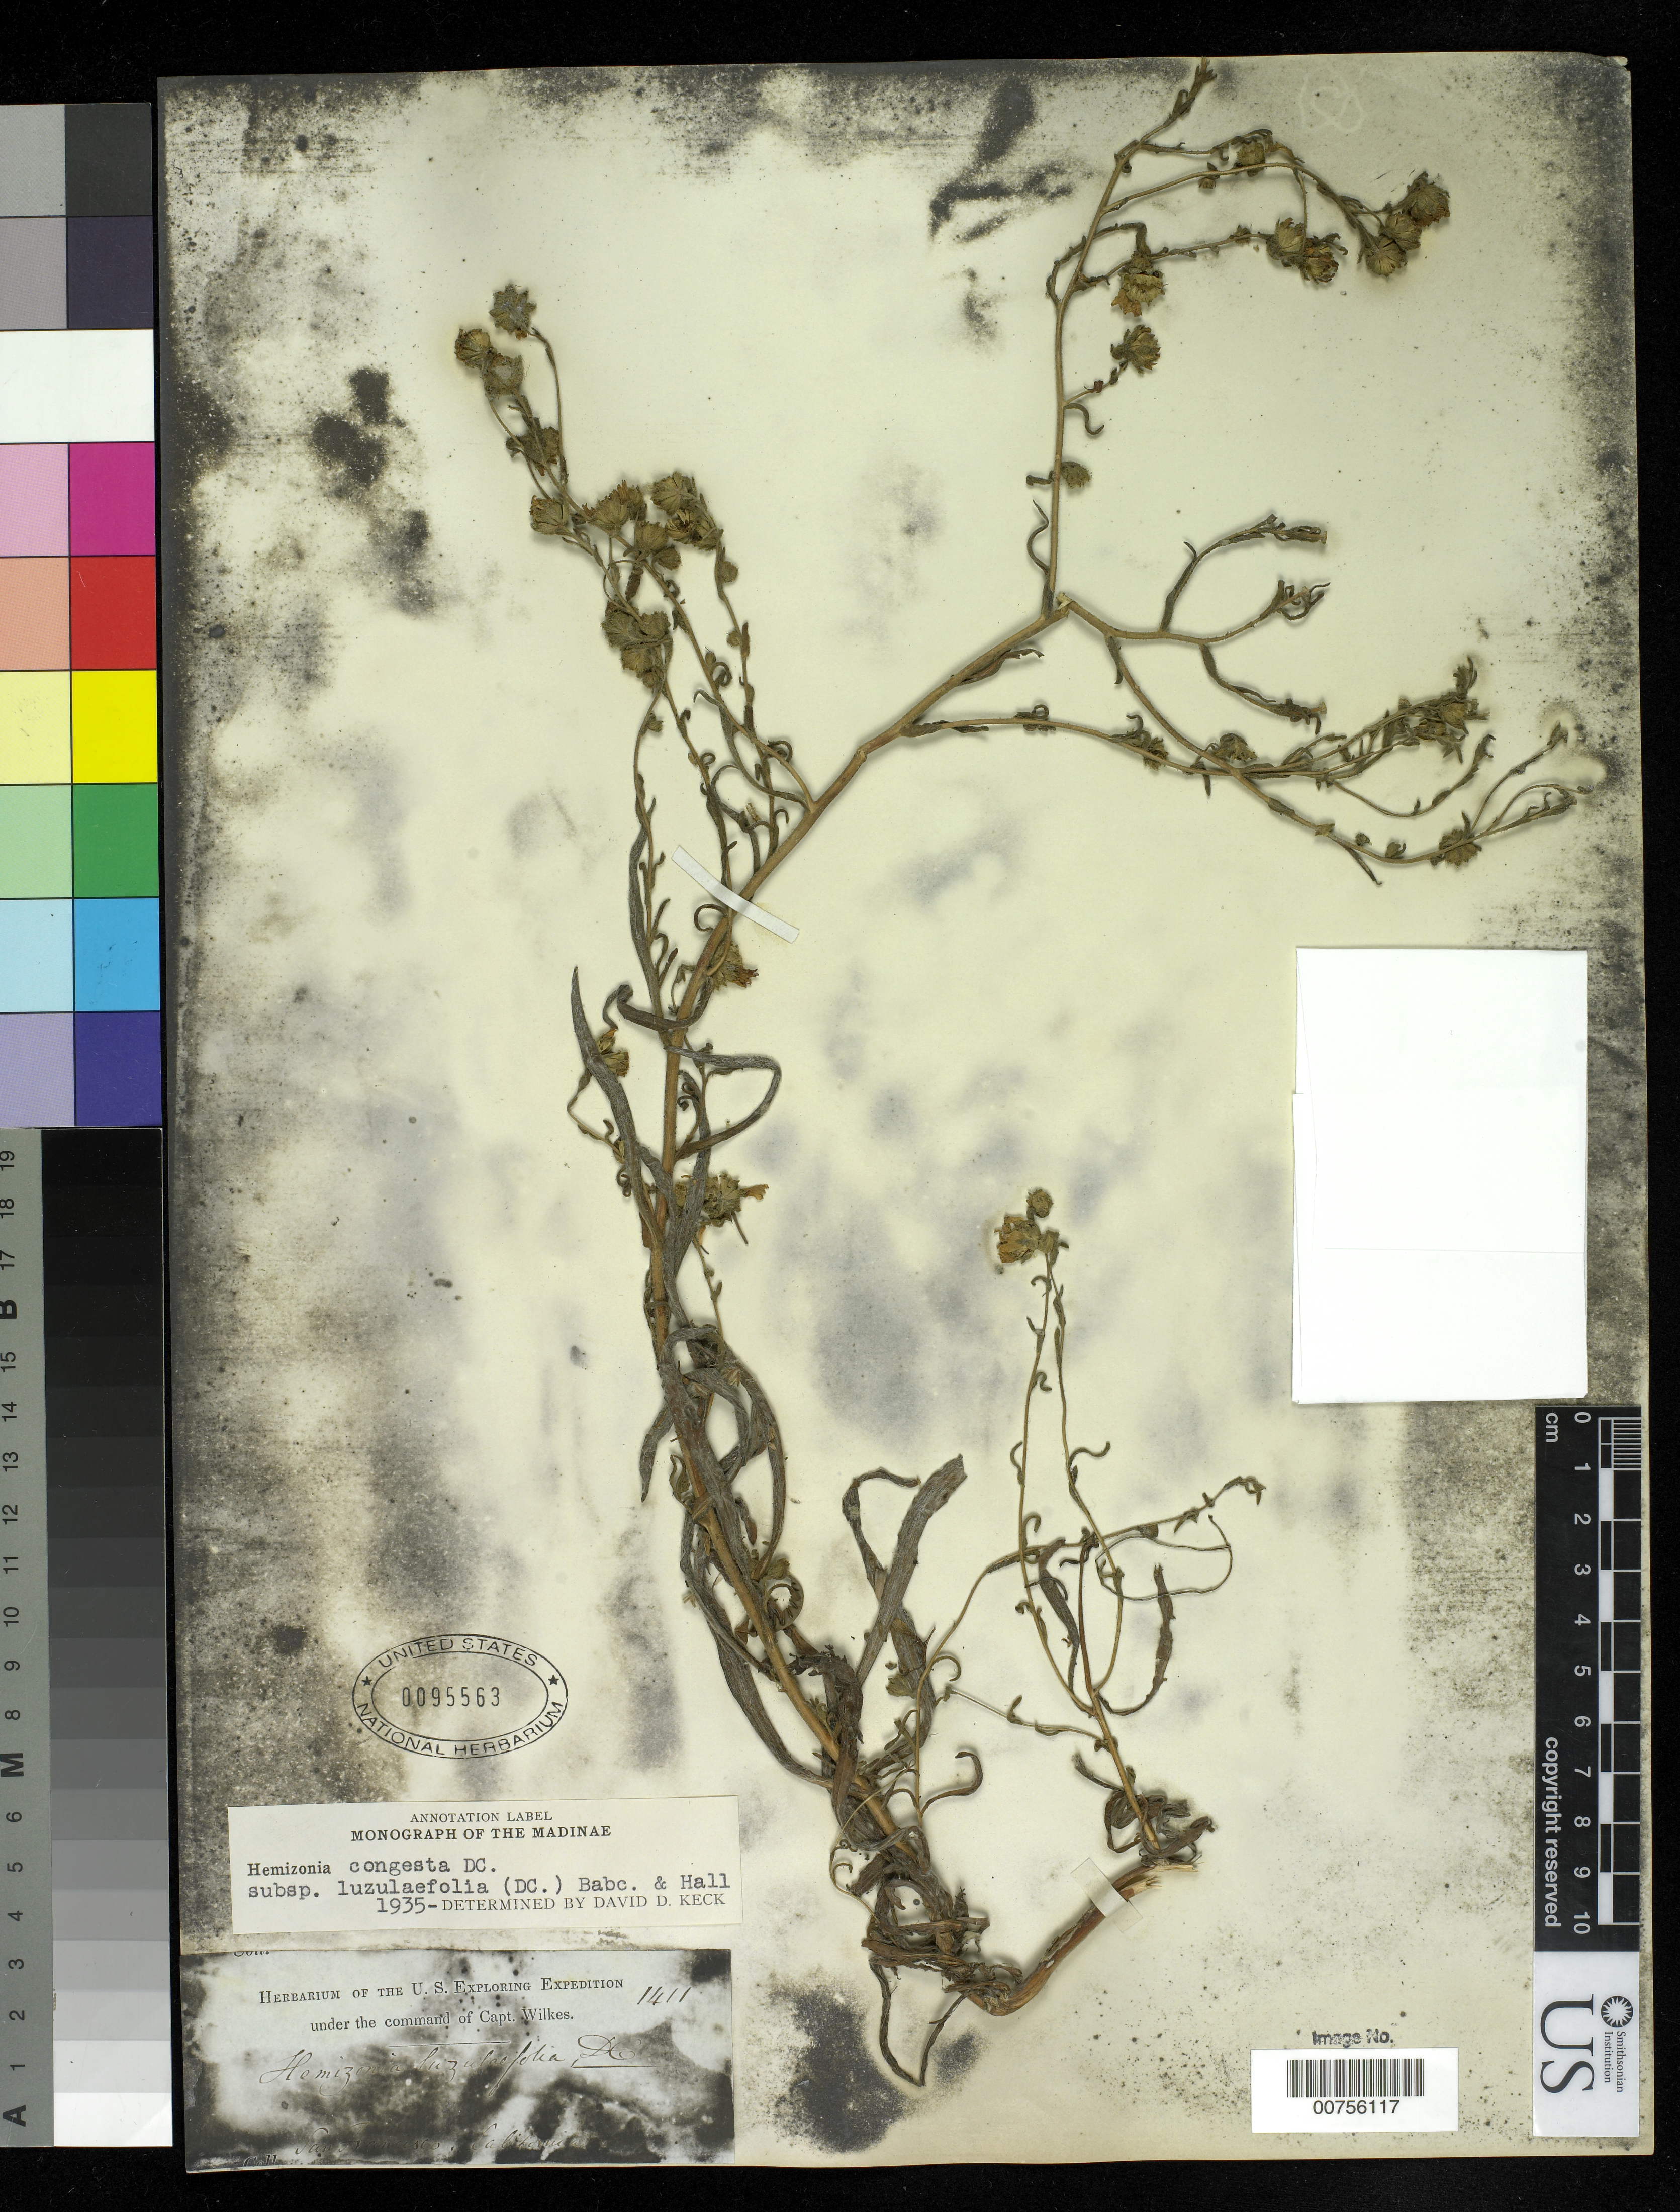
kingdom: Plantae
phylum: Tracheophyta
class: Magnoliopsida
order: Asterales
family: Asteraceae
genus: Hemizonia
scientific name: Hemizonia congesta subsp. luzulifolia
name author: (DC.) Babc. & H.M. Hall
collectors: Wilkes Explor. Exped.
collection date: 1838/1842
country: United States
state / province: California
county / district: San Francisco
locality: San Francisco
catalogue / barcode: US 95563